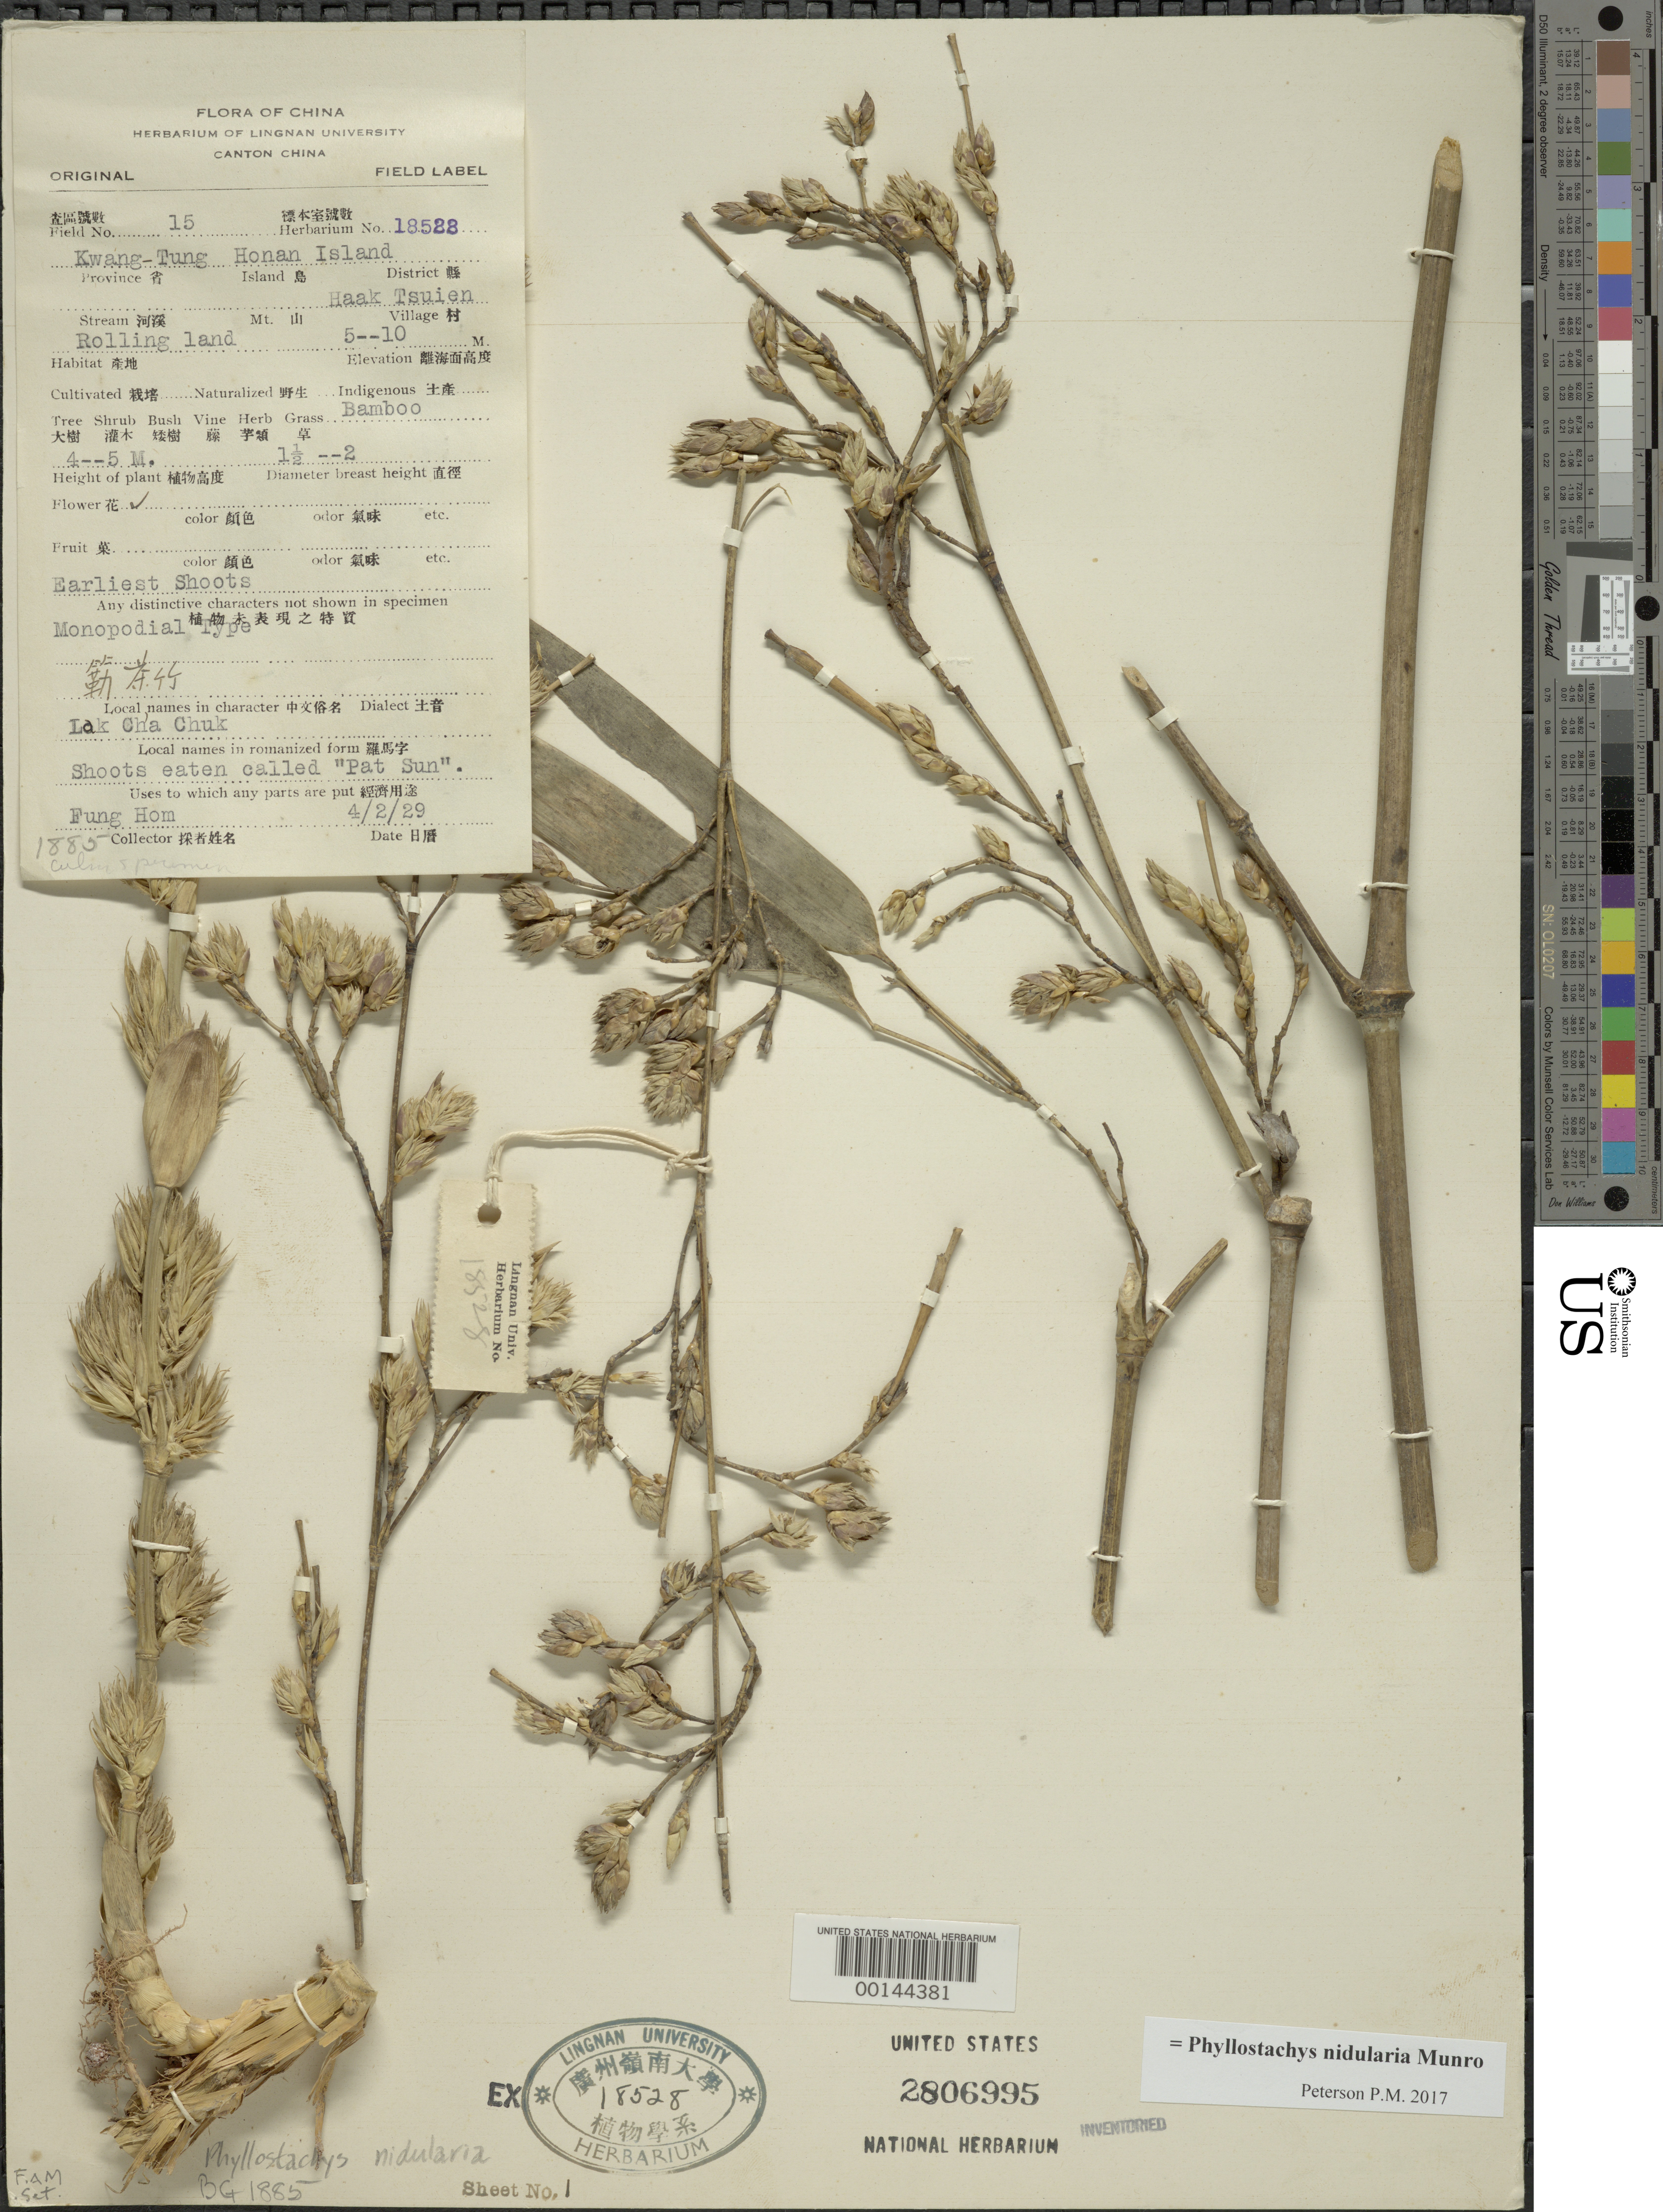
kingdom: Plantae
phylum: Tracheophyta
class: Liliopsida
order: Poales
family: Poaceae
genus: Phyllostachys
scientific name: Phyllostachys nidularia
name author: Munro ex Fenzi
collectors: H. L. Fung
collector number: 15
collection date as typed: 02 Apr 1929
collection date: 1929-04-02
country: China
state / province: Guangdong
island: Honan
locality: Honan, haak tsuien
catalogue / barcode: US 2806995